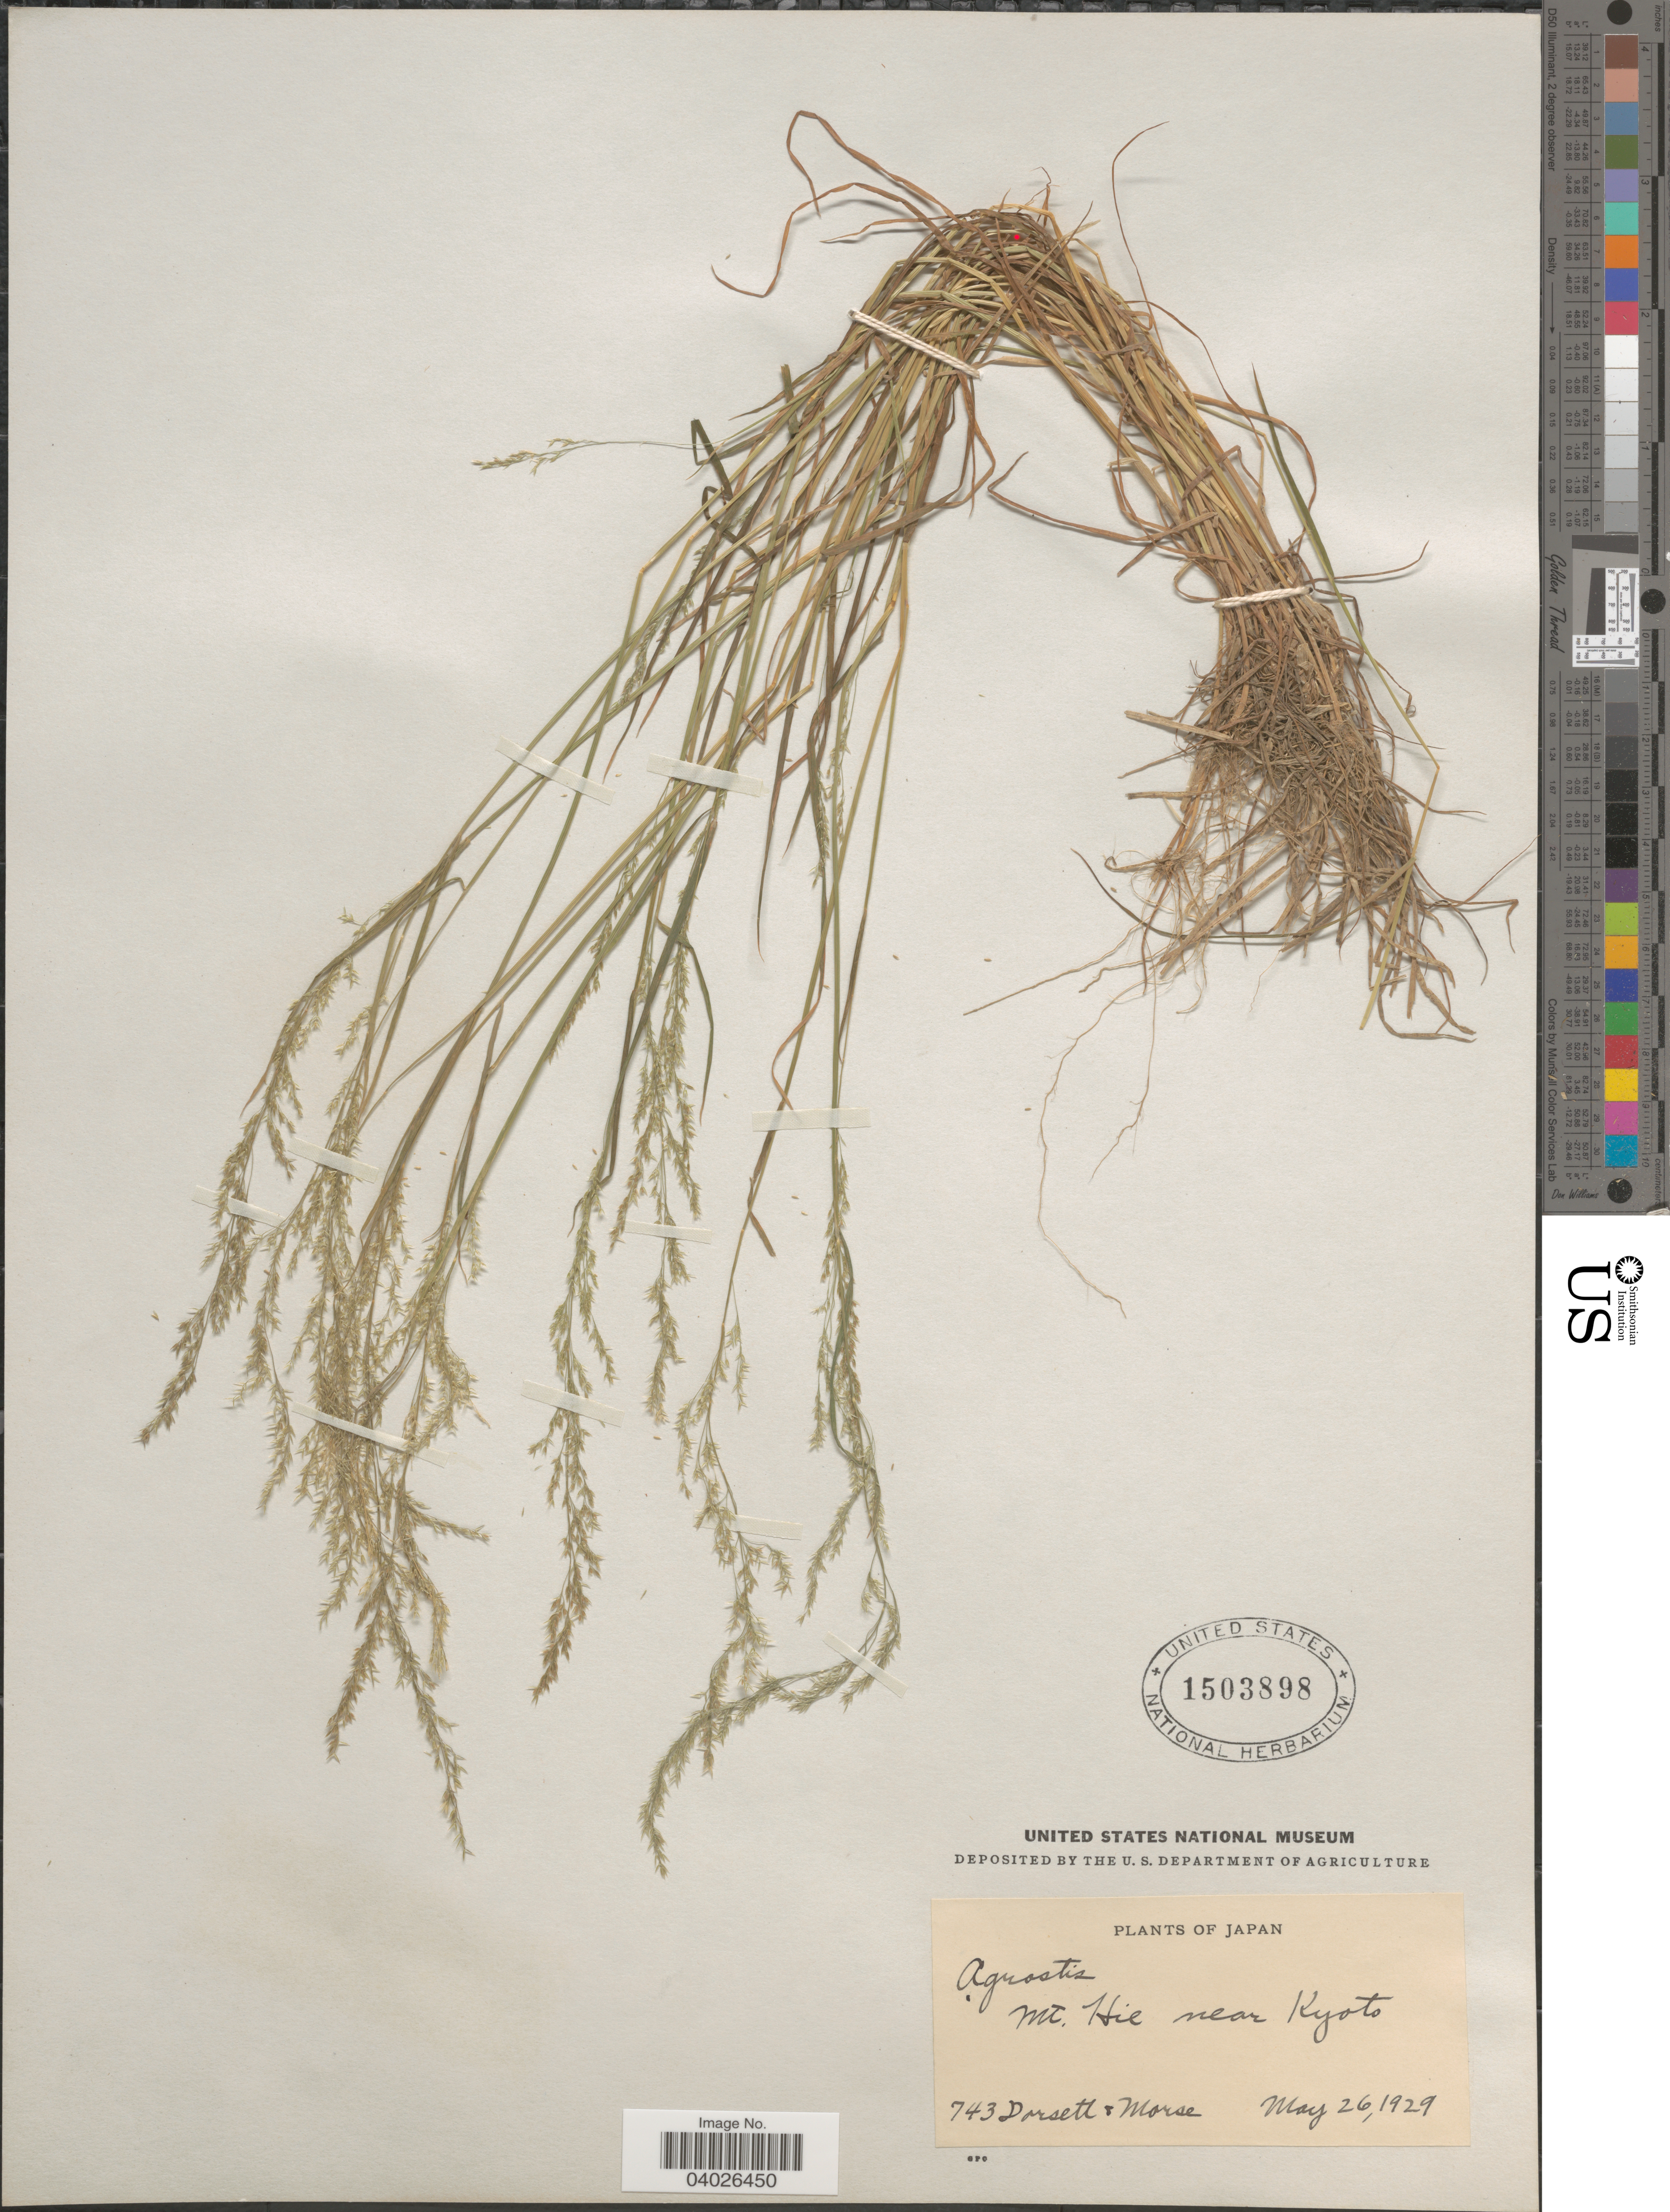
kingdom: Plantae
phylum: Tracheophyta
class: Liliopsida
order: Poales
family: Poaceae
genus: Agrostis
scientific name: Agrostis perennans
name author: (Walter) Tuck.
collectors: -- Dorsett & -. Morse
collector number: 743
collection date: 1929-05-26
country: Japan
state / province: Kyoto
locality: Mt. Hie near Kyoto.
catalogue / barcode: US 1503898